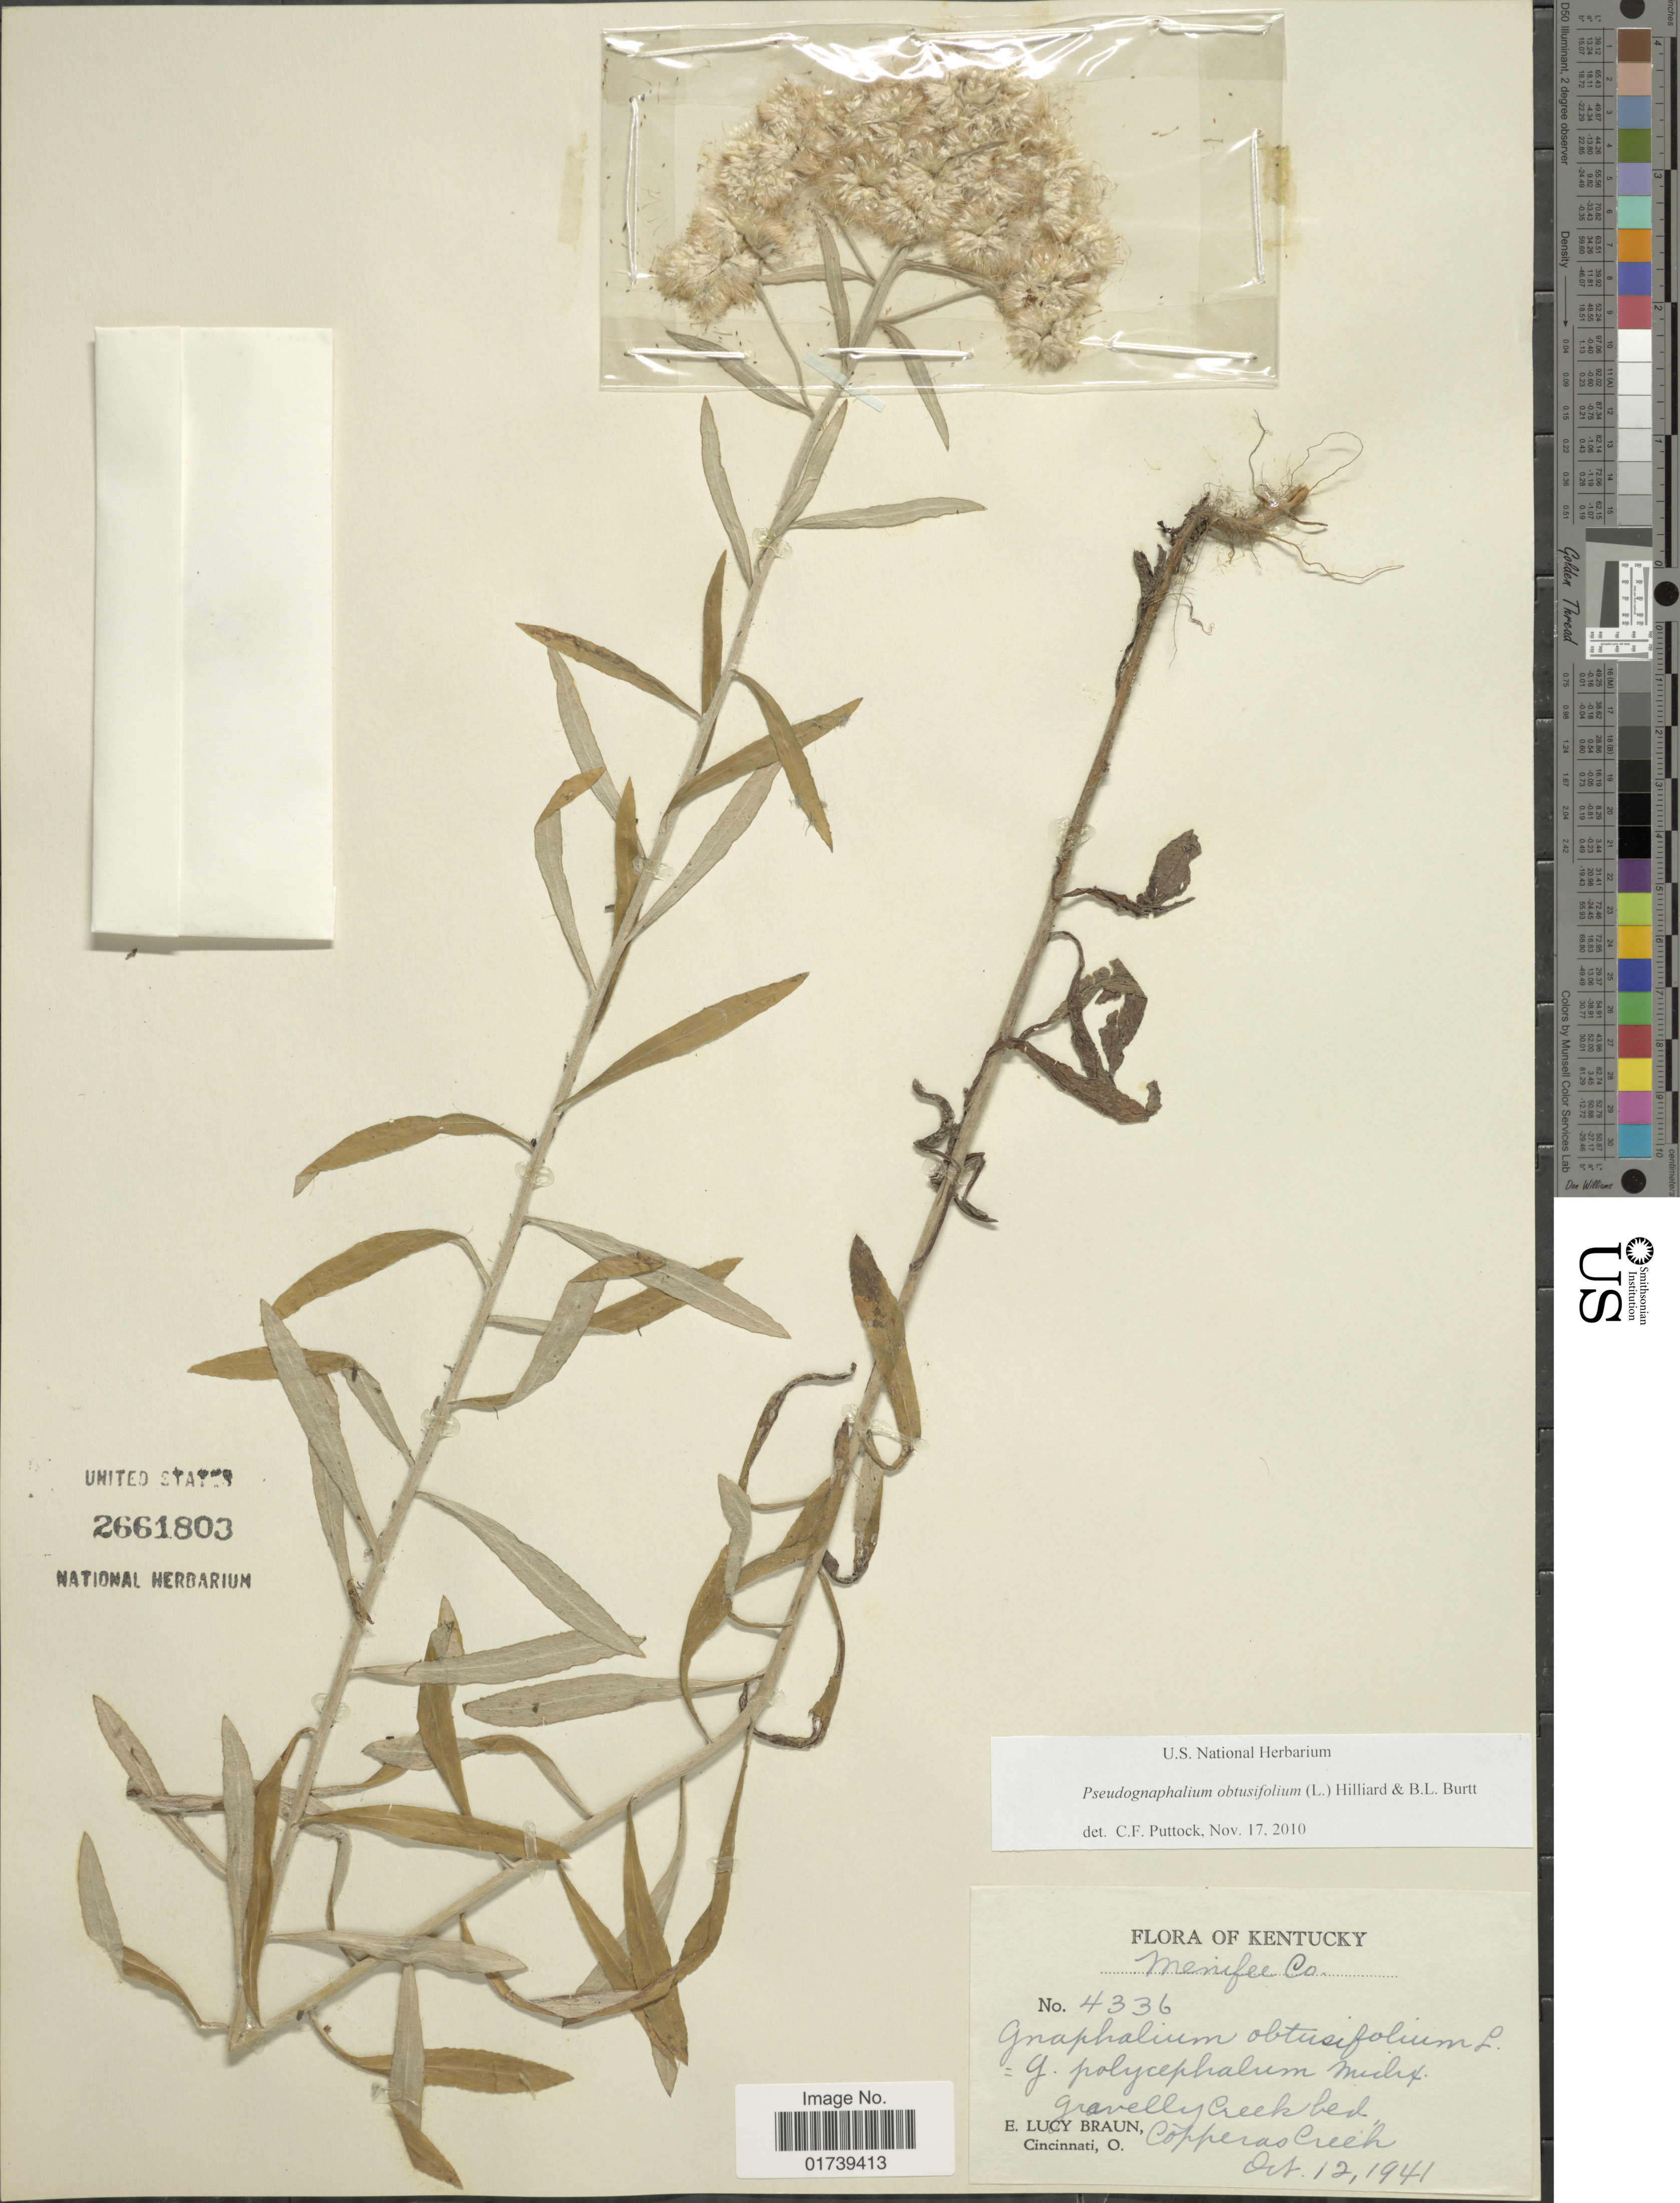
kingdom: Plantae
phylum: Tracheophyta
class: Magnoliopsida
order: Asterales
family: Asteraceae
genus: Pseudognaphalium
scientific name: Pseudognaphalium obtusifolium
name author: (L.) Hilliard & B.L. Burtt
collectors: E. L. Braun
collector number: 4336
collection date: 1941-10-12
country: United States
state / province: Kentucky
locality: Menifee Co., Copperas Creek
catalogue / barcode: US 2661803